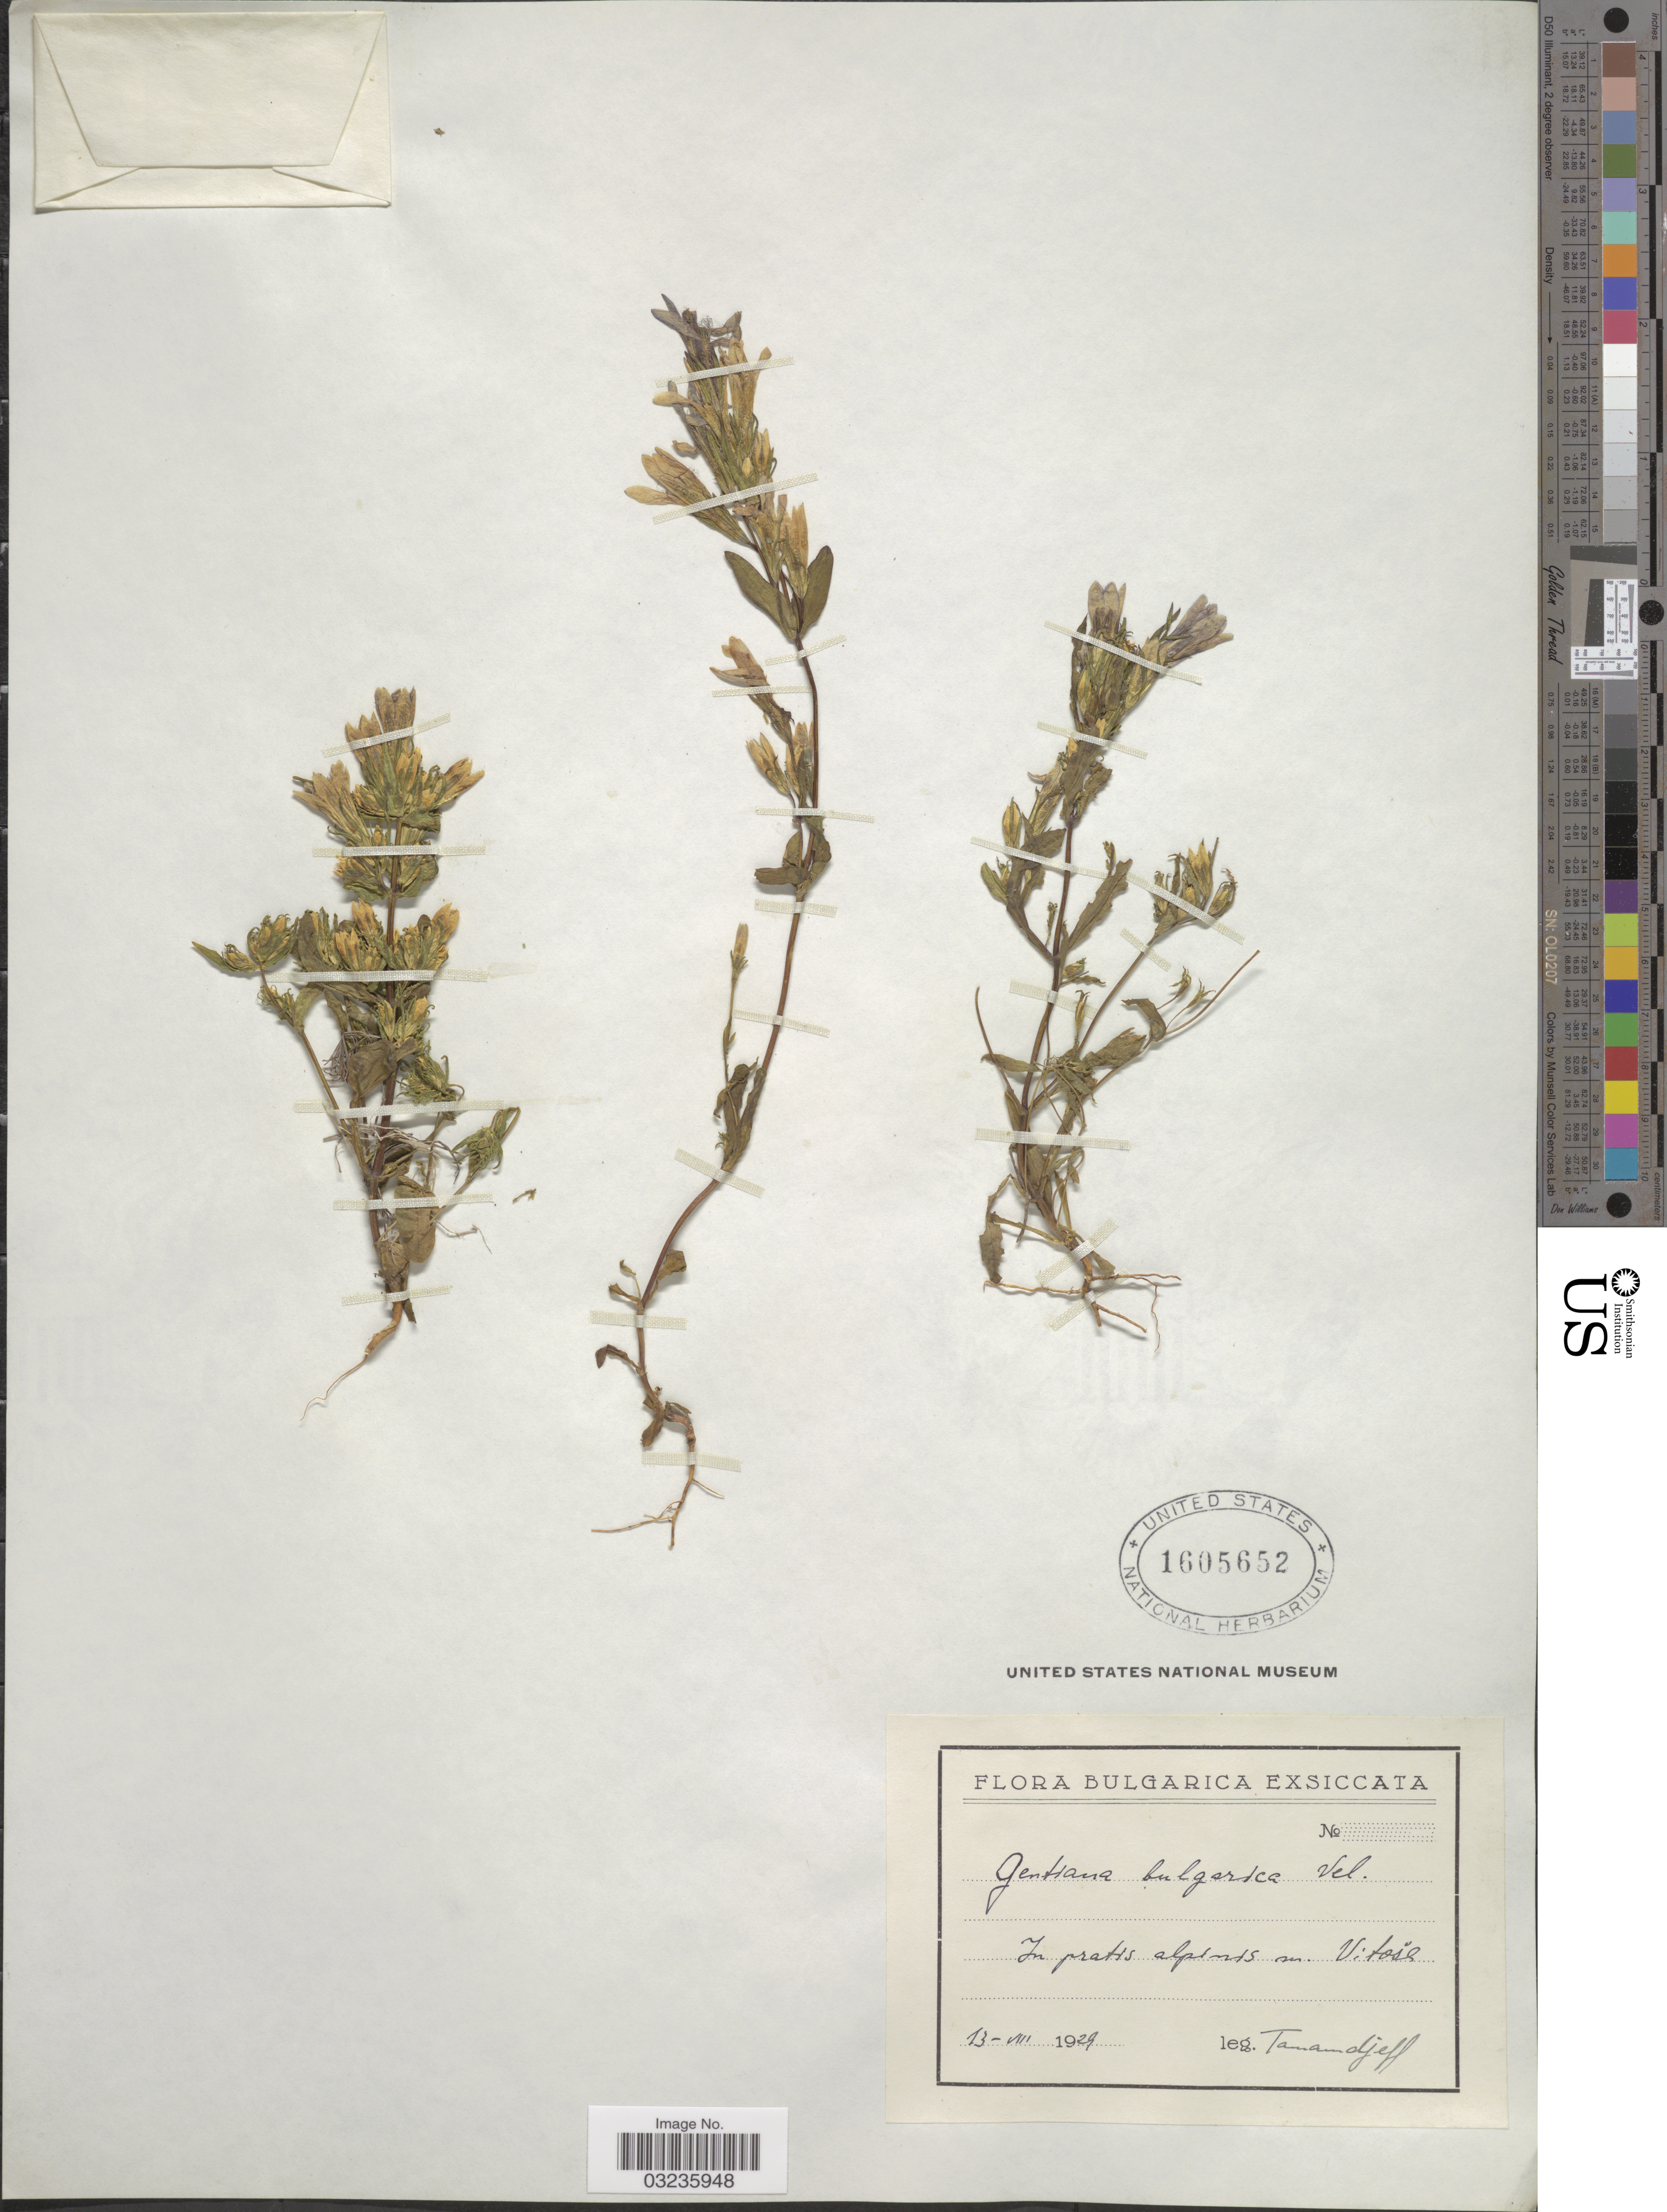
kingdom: Plantae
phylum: Tracheophyta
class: Magnoliopsida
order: Gentianales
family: Gentianaceae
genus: Gentiana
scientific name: Gentiana bulgarica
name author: Velen.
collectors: -. Tamamdjeff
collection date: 1929-08-13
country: Bulgaria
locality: In pratis alpinis nr. Vitosa.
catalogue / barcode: US 1605652